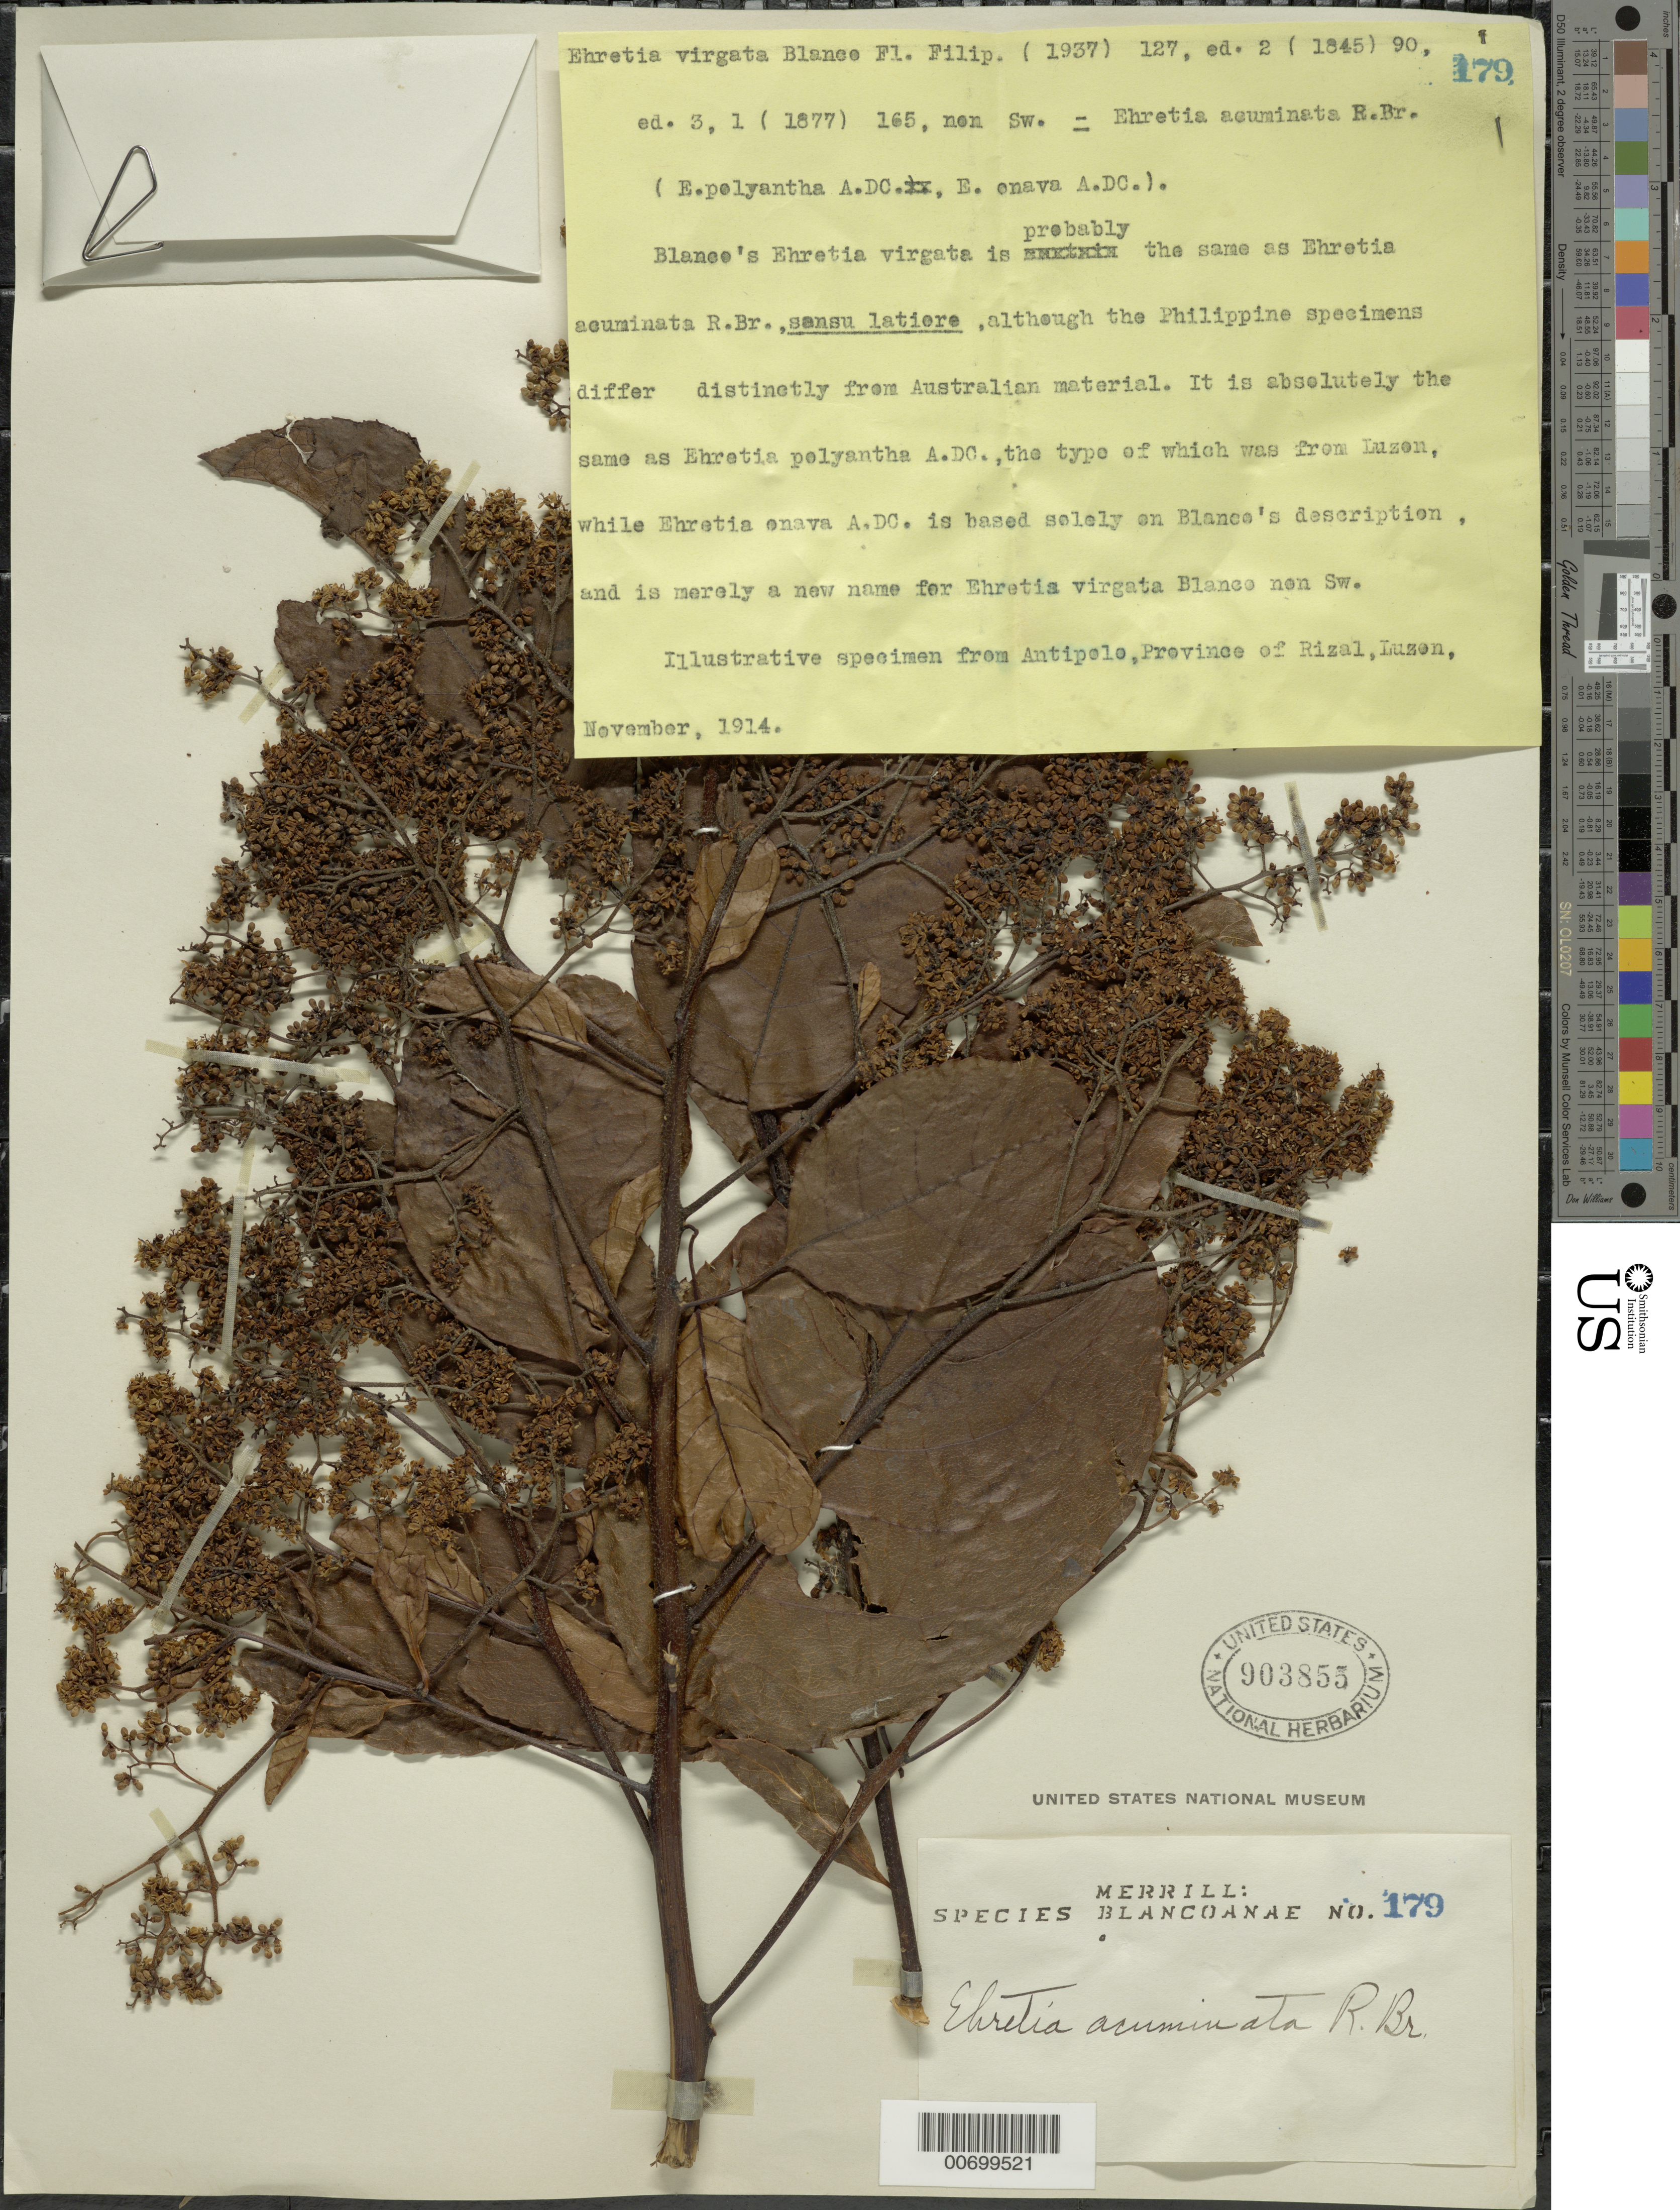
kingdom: Plantae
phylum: Tracheophyta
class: Magnoliopsida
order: Boraginales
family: Ehretiaceae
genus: Ehretia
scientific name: Ehretia acuminata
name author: R. Br.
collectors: E. D. Merrill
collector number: Sp. Blancoan. 0179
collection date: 1914-11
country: Philippines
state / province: Calabarzon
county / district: Rizal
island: Luzon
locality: Antipolo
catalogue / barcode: US 903855